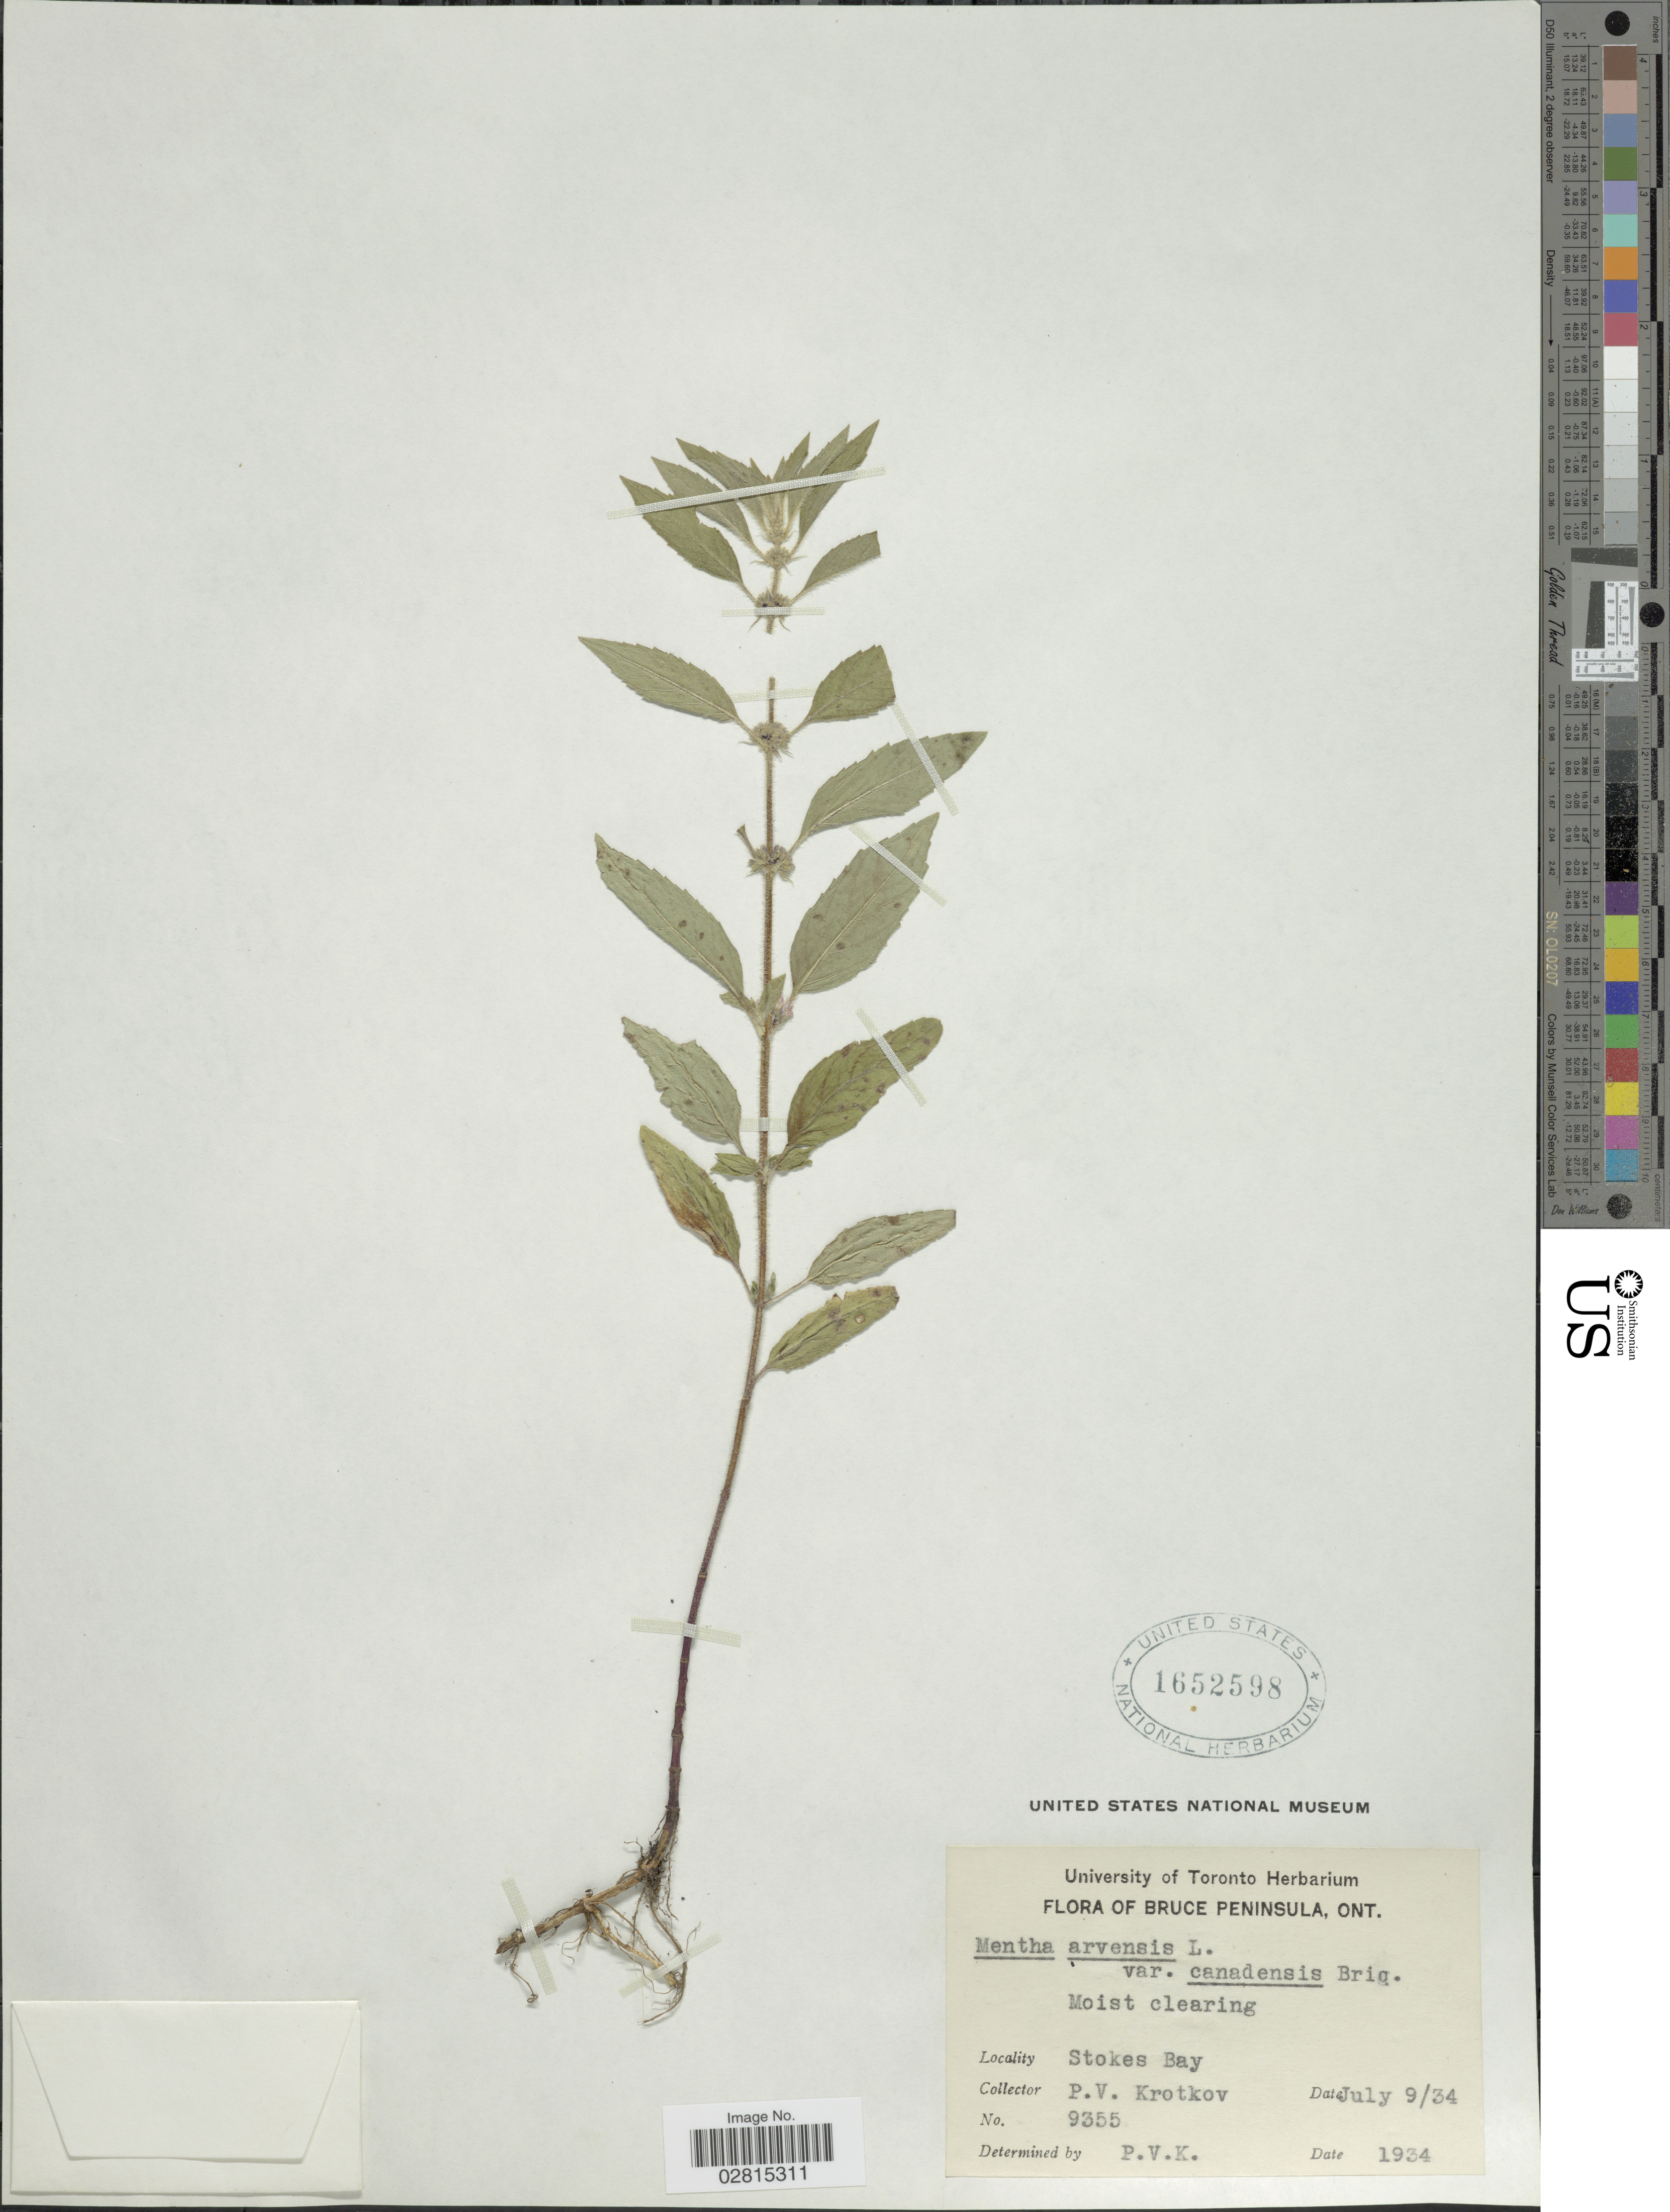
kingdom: Plantae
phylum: Tracheophyta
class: Magnoliopsida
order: Lamiales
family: Lamiaceae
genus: Mentha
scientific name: Mentha canadensis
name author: L.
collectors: P. V. Krotkov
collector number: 9355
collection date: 1934-07-09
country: Canada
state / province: Ontario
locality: Bruce Peninsula, Stokes Bay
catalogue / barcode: US 1652598